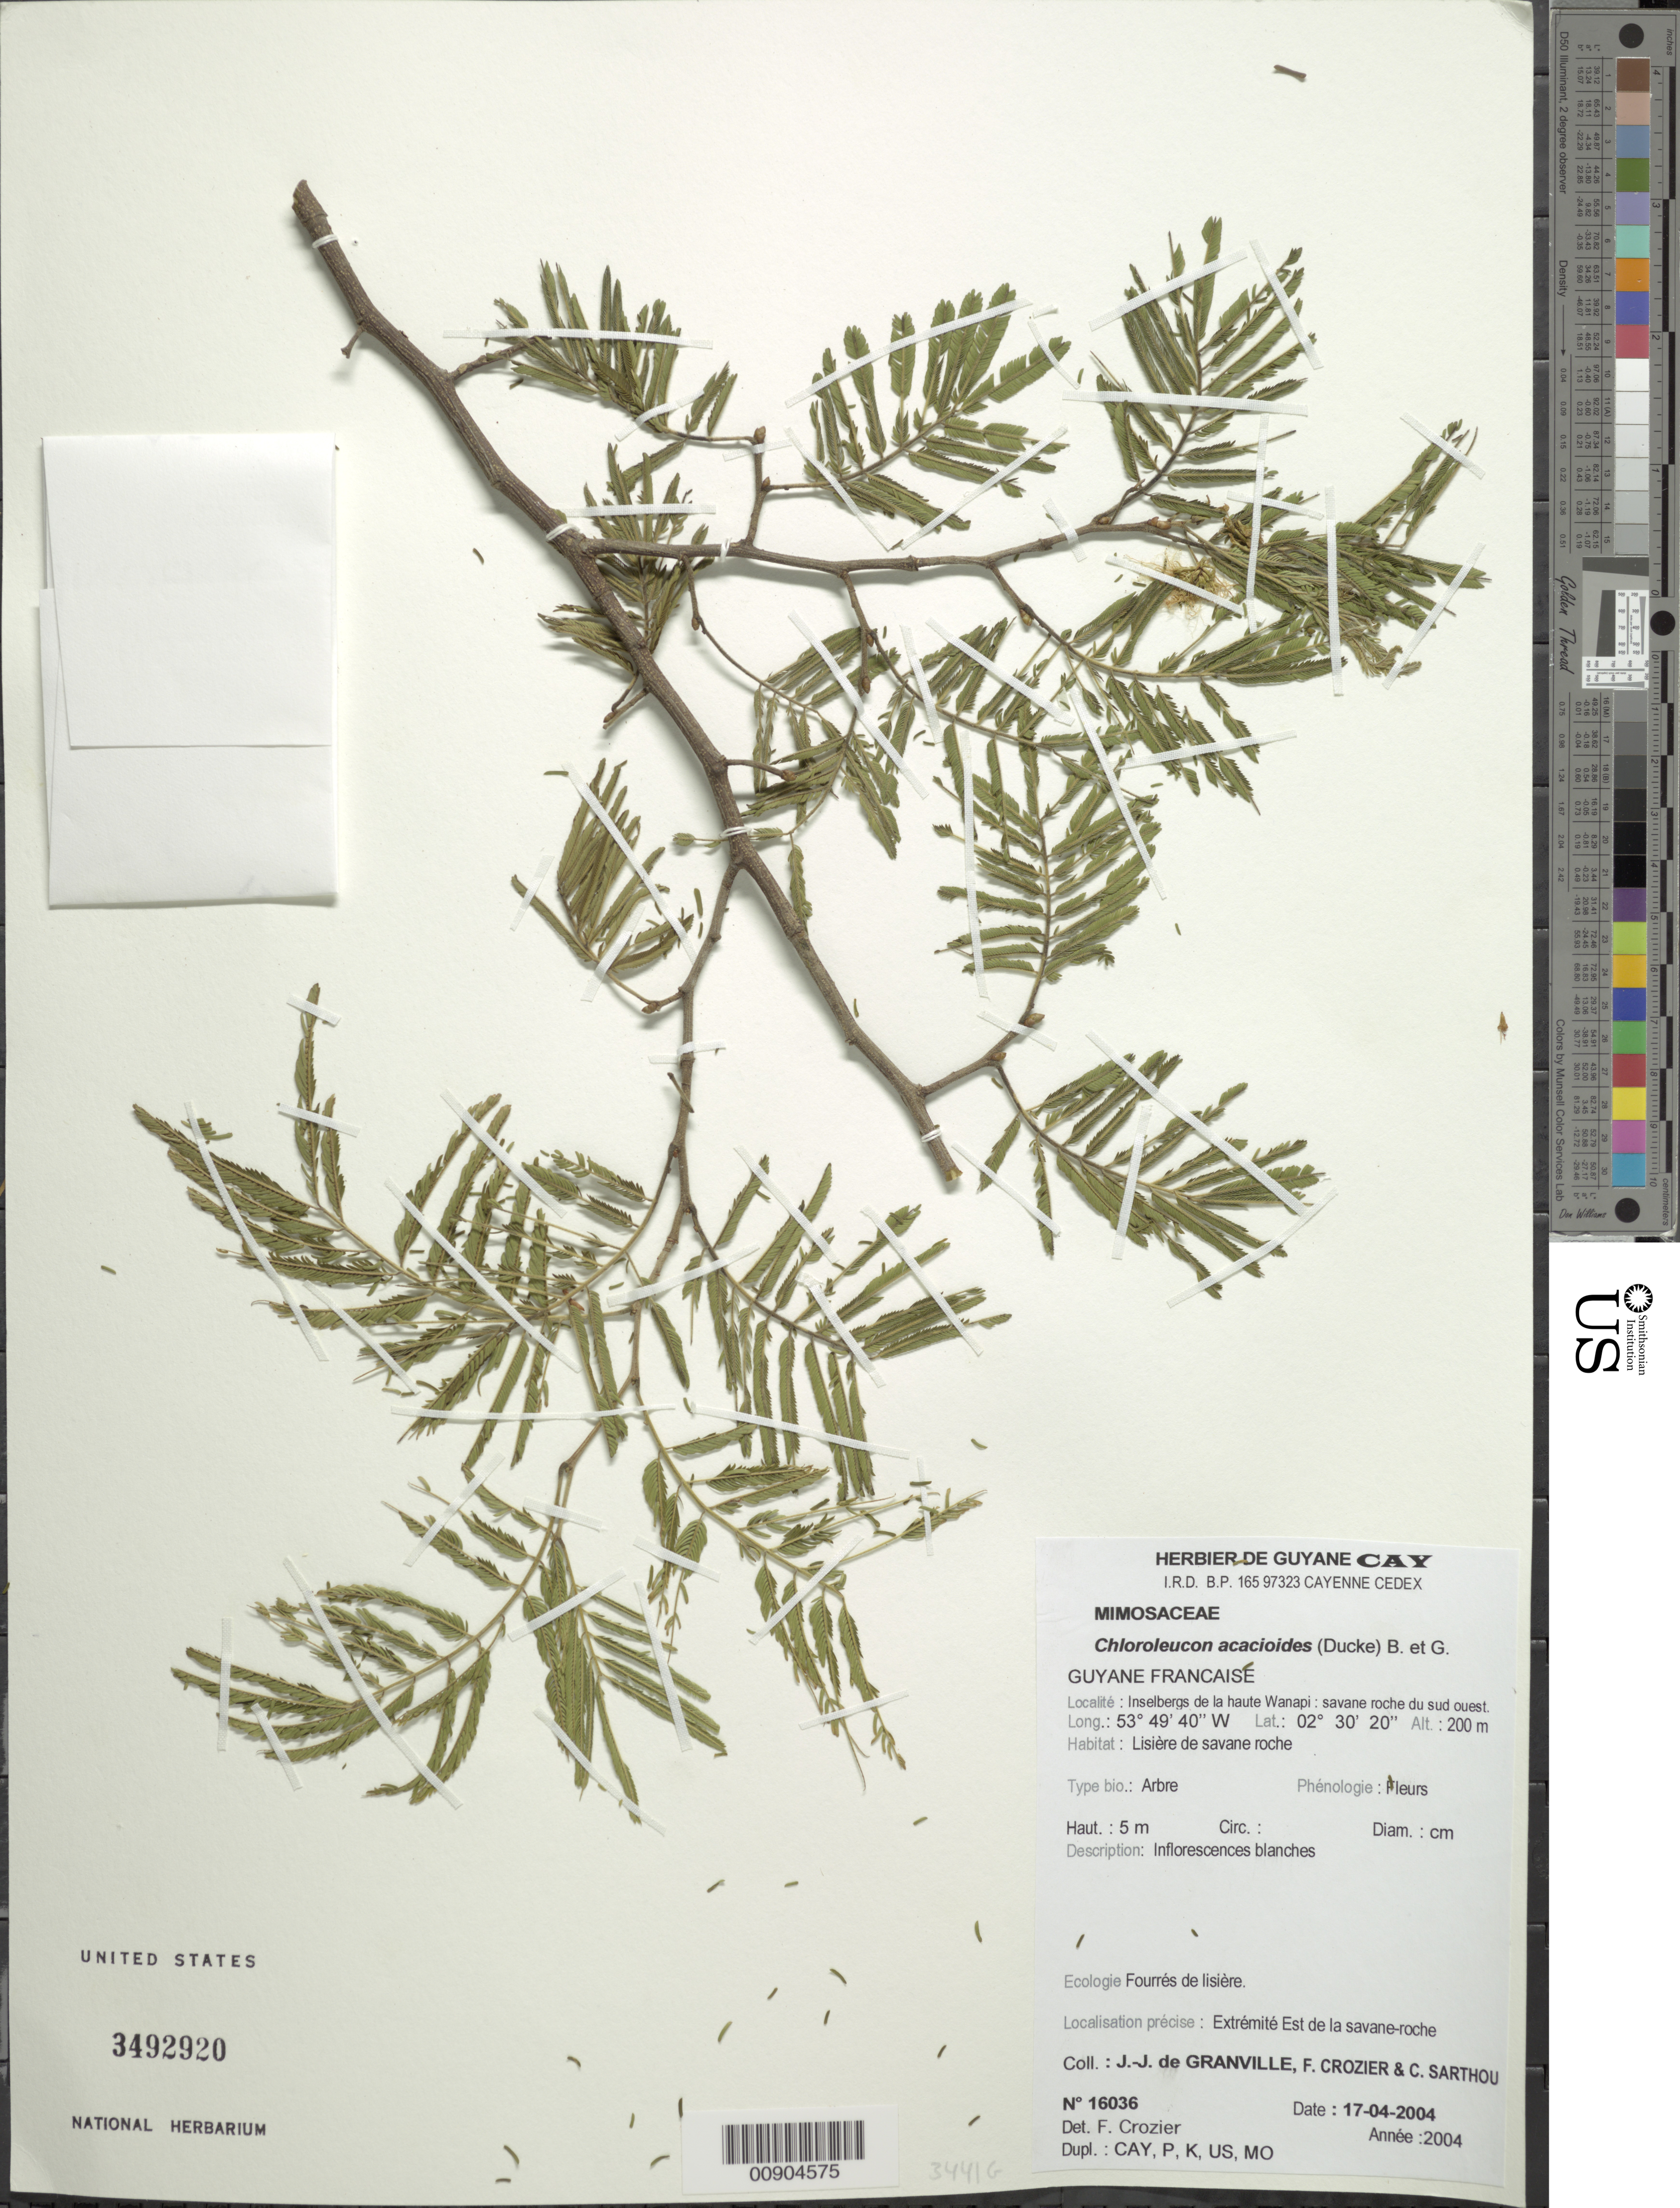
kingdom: Plantae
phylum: Tracheophyta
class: Magnoliopsida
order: Fabales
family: Fabaceae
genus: Chloroleucon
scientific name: Chloroleucon acacioides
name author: (Ducke) Barneby & J.W. Grimes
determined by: Crozier, F.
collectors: J.-J. de Granville, F. Crozier & C. Sarthou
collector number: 16036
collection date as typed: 17-Apr-04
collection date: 2004-04-17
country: French Guiana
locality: Inselbergs de la haute Wanapi, extrémité est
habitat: Lisière de savane roche; fourrés de lisière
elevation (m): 200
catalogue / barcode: US 3492920